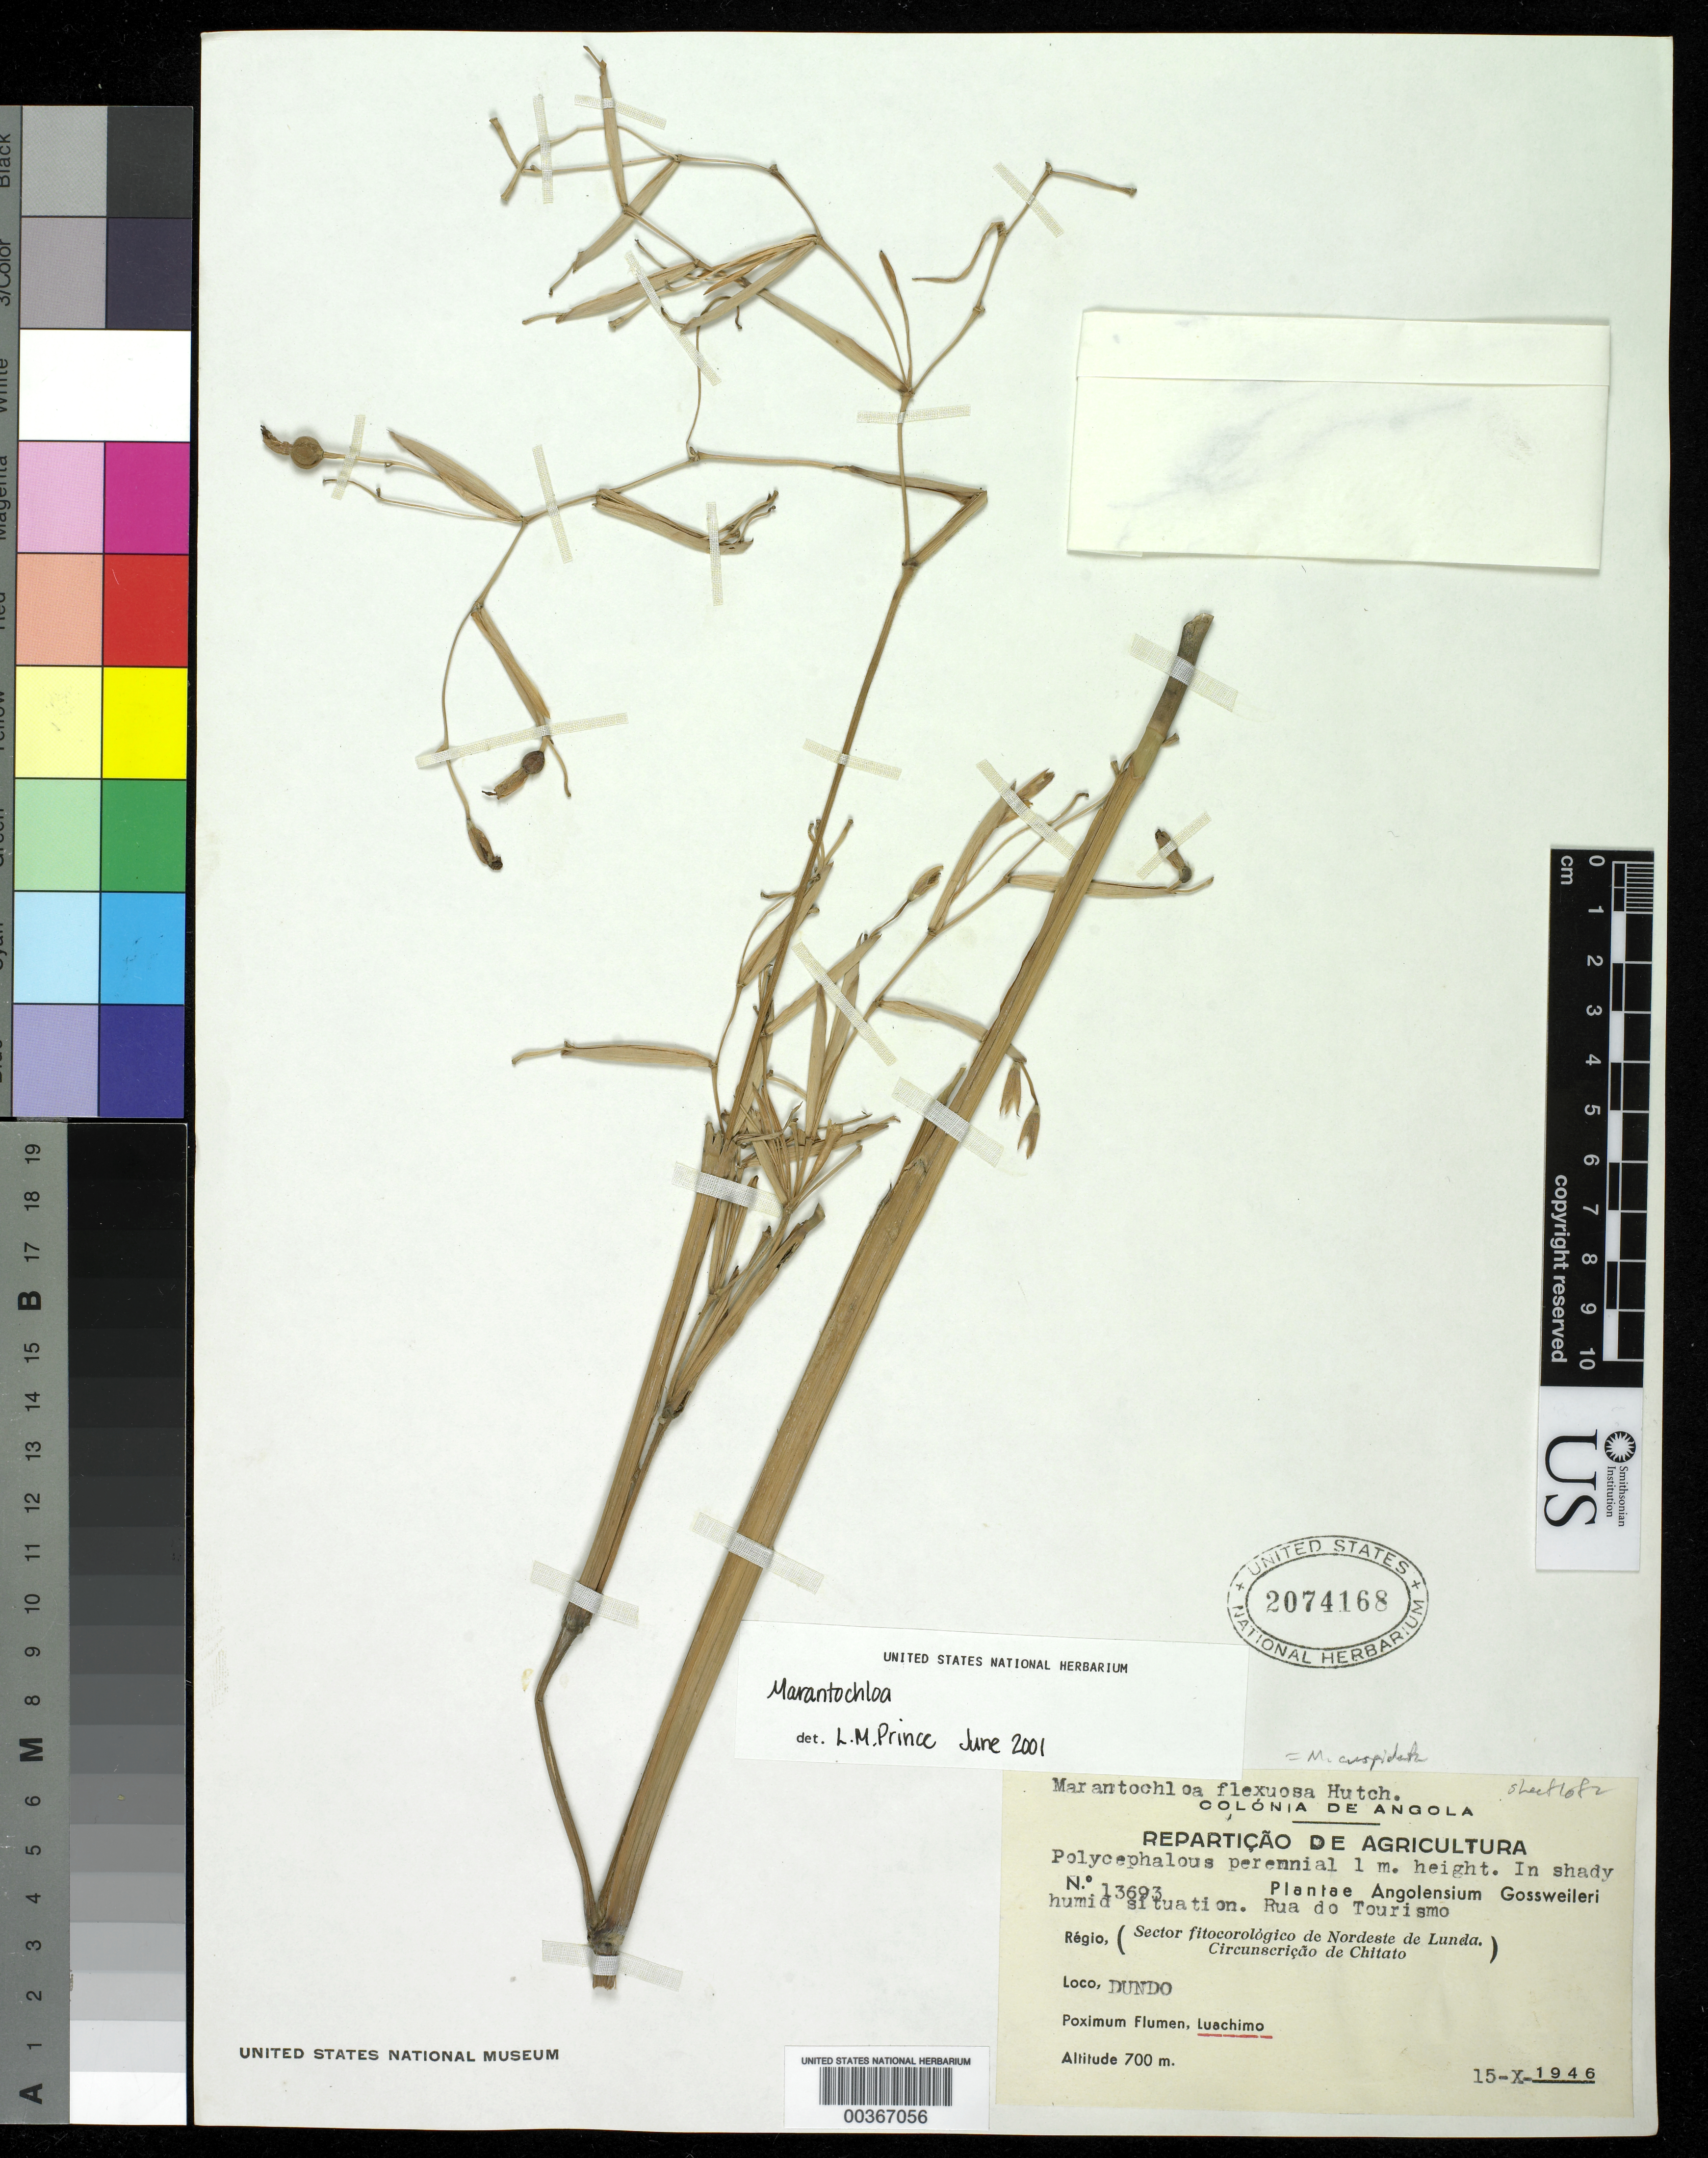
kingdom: Plantae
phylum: Tracheophyta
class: Liliopsida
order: Zingiberales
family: Marantaceae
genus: Marantochloa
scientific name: Marantochloa sp.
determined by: Prince, L. M.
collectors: J. Gossweiler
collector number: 13693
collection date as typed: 15 Oct 1946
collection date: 1946-10-15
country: Angola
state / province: Lunda Norte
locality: Rua do Tourismo, regio, (sector fitocorologico de Nordeste de Lunda, circunscricao de Chitato), loco, Dundo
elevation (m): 700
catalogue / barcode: US 2074168